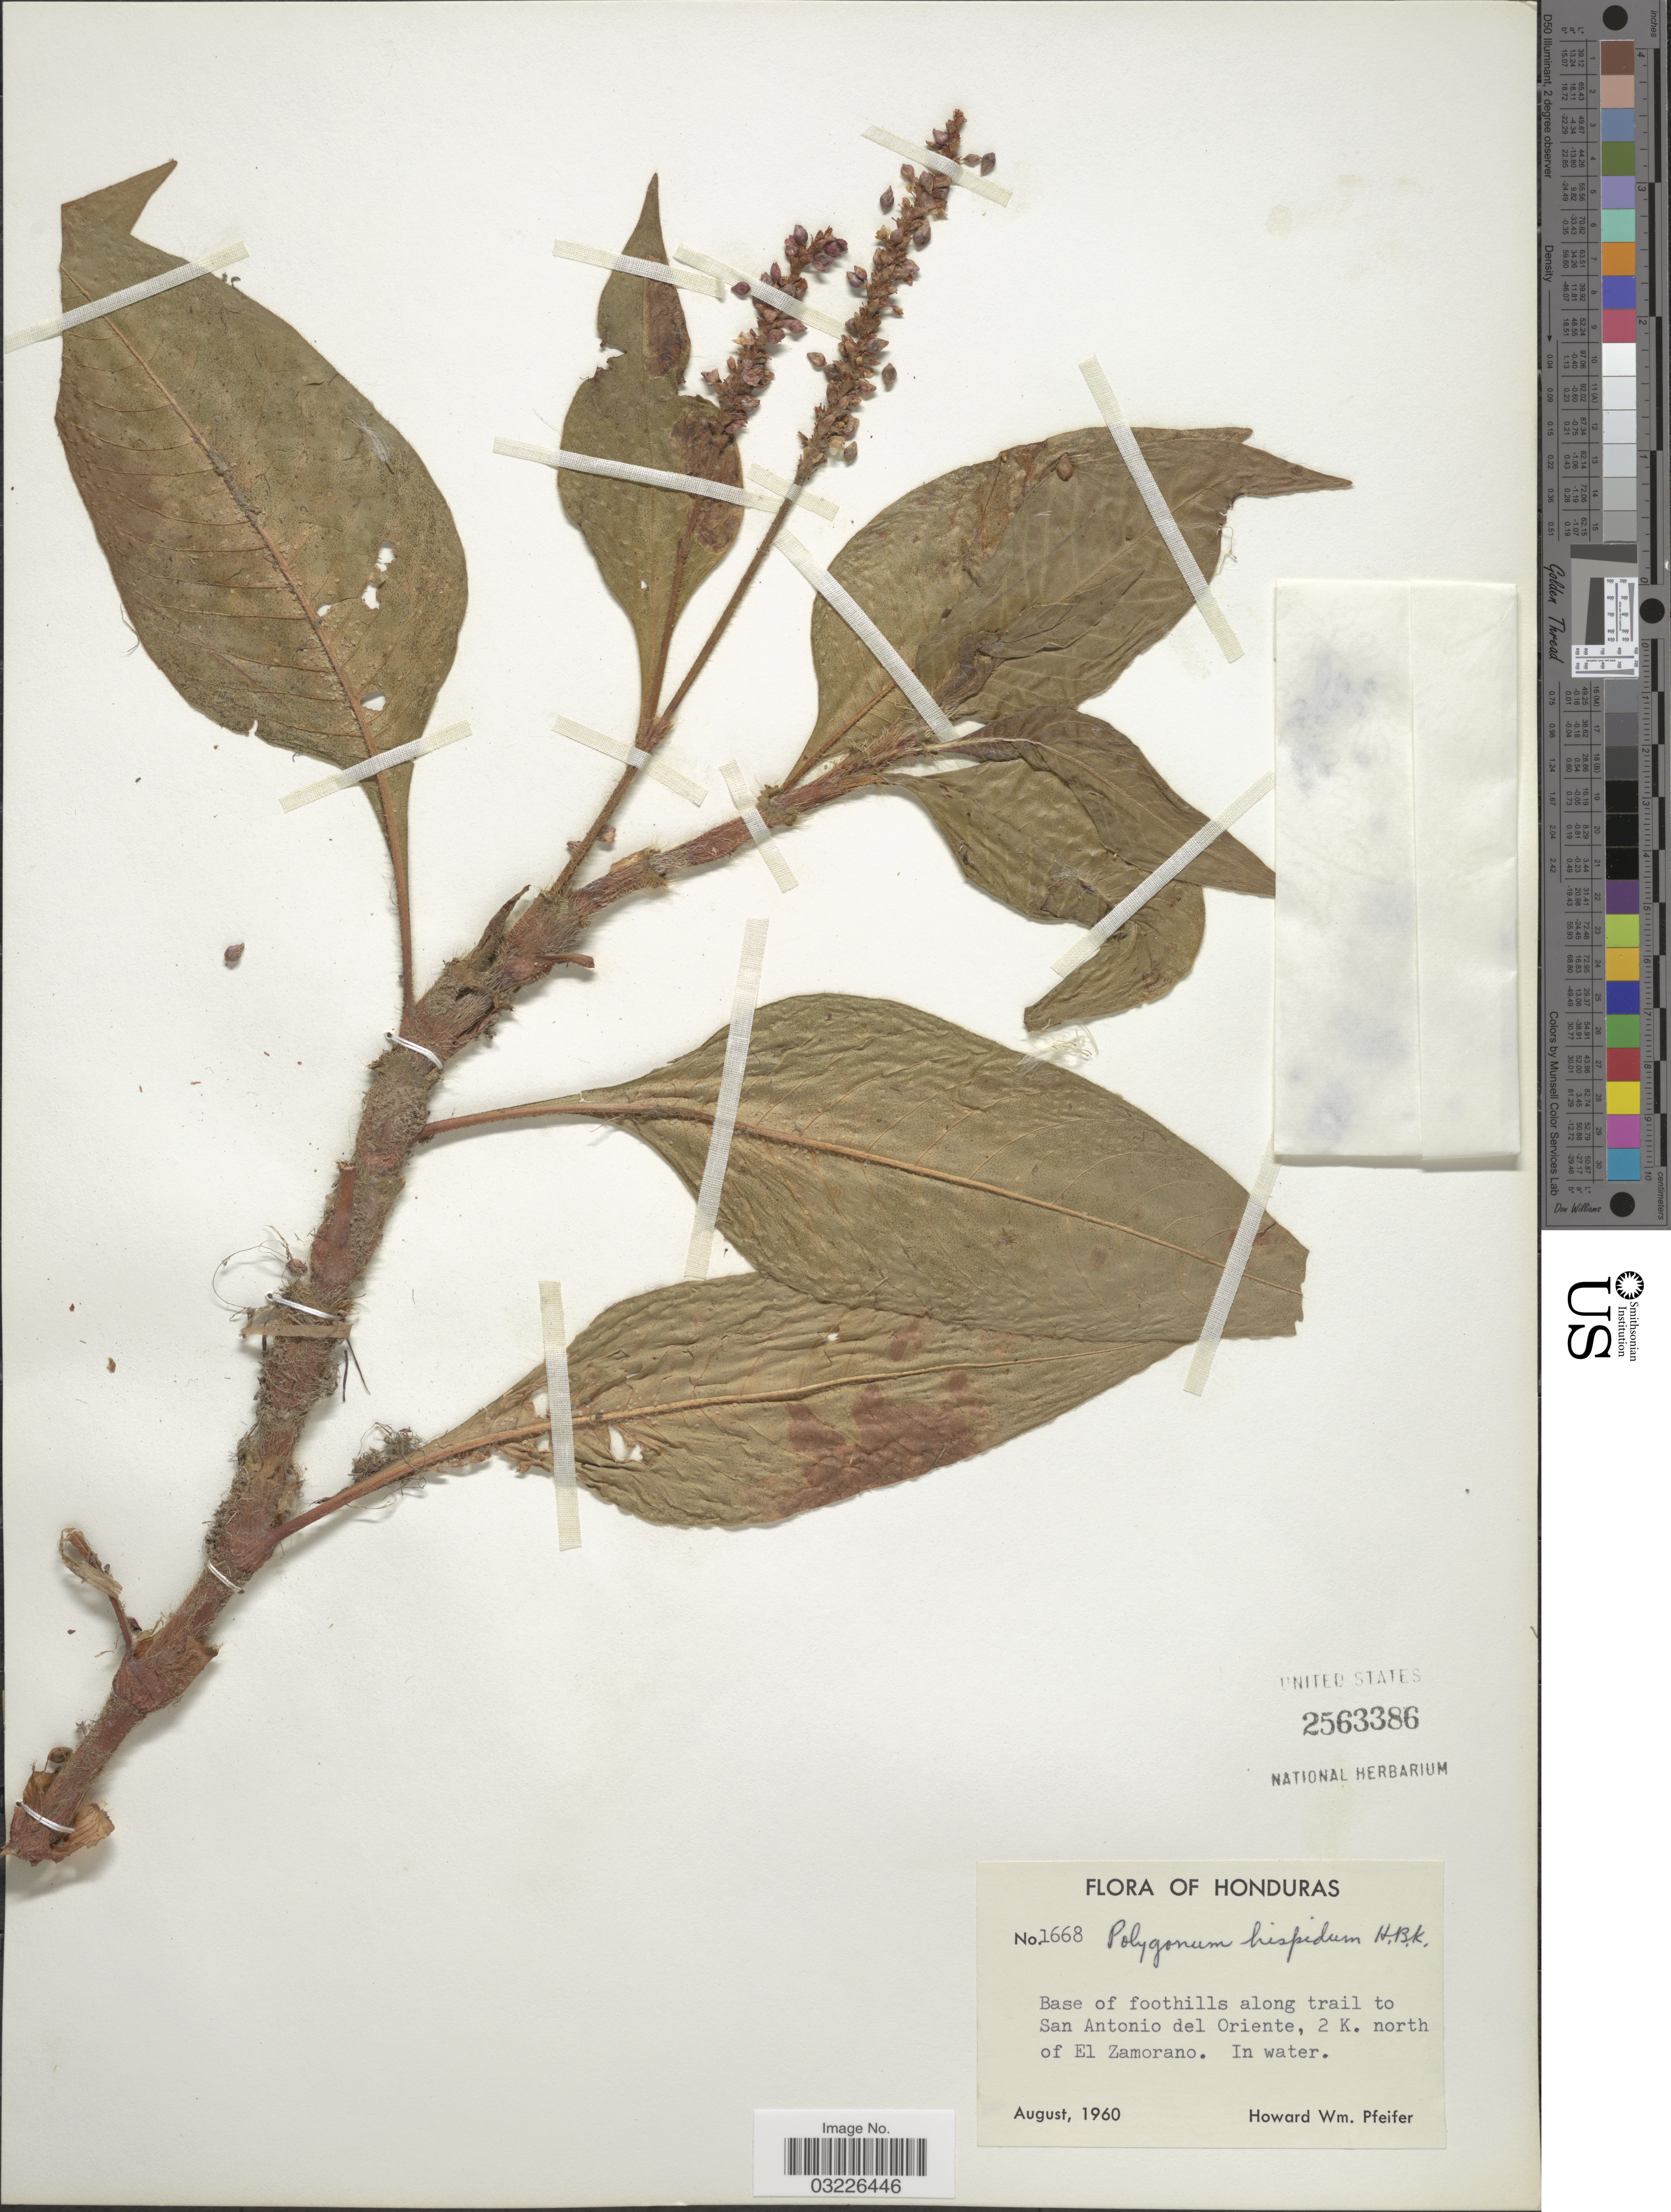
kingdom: Plantae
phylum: Tracheophyta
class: Magnoliopsida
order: Caryophyllales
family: Polygonaceae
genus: Polygonum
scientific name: Polygonum hispidum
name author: Kunth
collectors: H. W. Pfeifer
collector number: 1668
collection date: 1960-08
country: Honduras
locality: Base of foothills along trail to San Antonio del Oriente, 2 K. north of El Zamorano.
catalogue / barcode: US 2563386